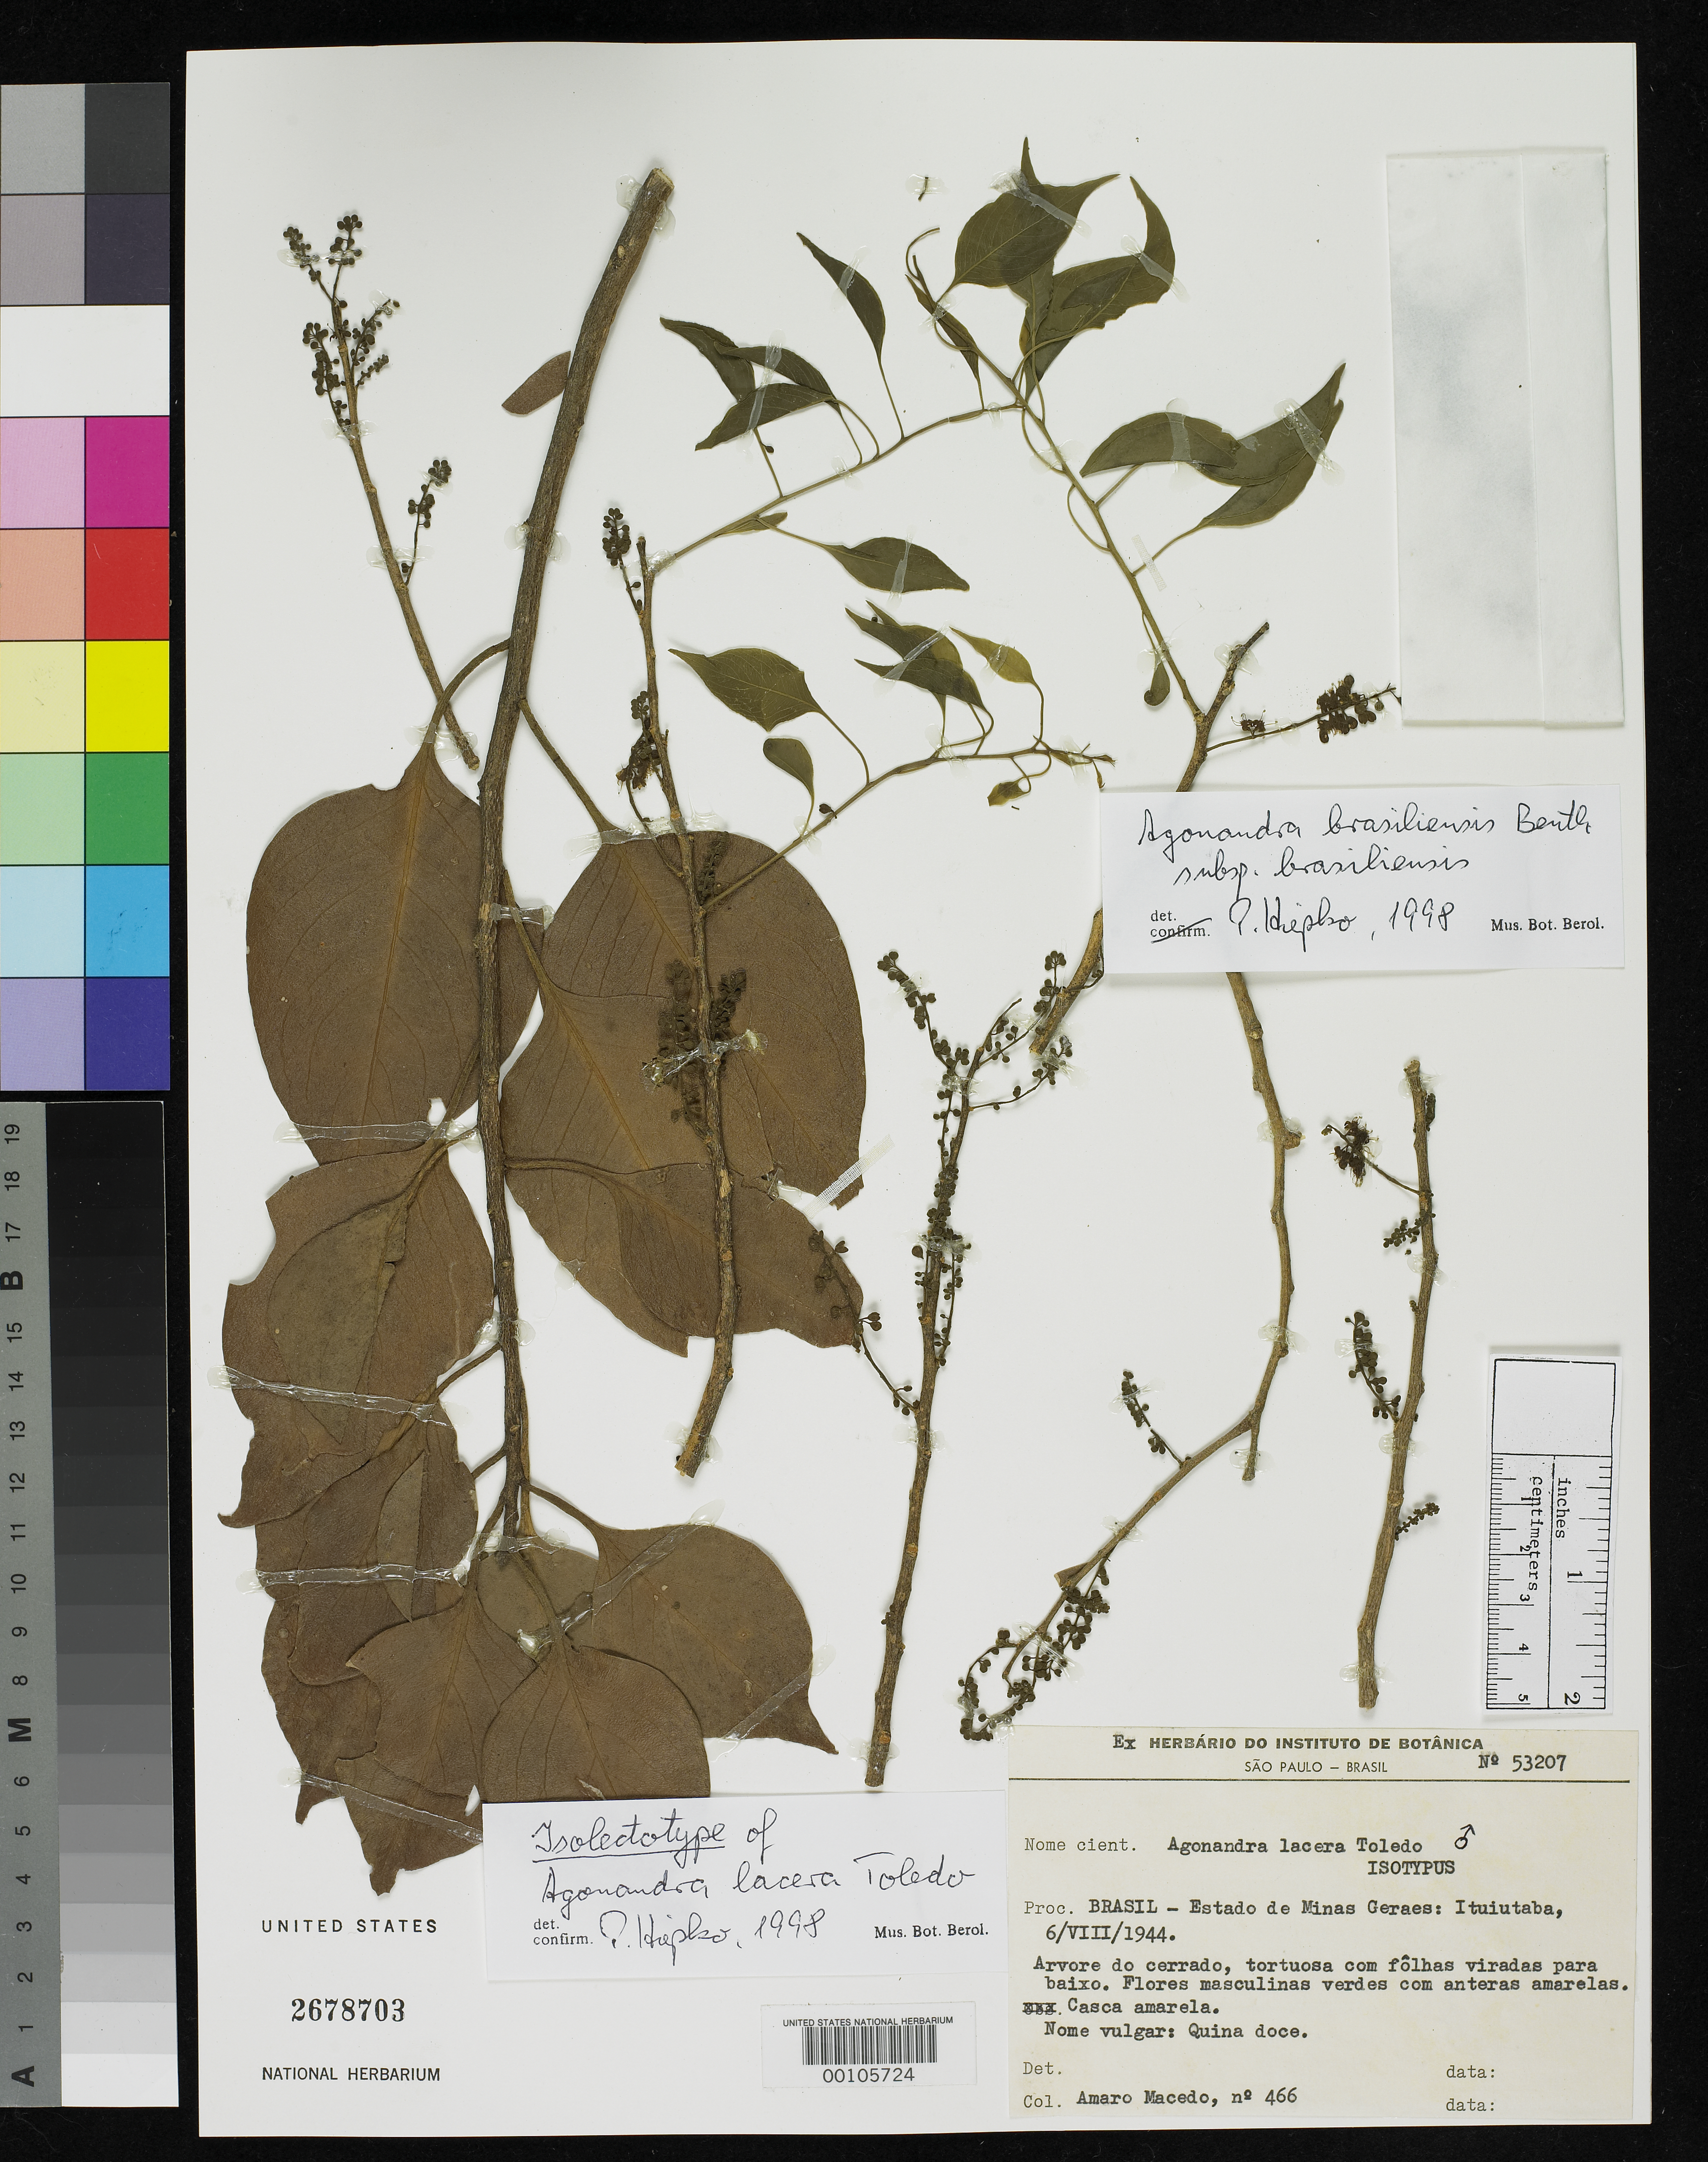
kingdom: Plantae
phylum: Tracheophyta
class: Magnoliopsida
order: Santalales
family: Opiliaceae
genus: Agonandra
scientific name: Agonandra lacera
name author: Toledo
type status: Isotype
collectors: A. Macedo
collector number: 466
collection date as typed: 06 Aug 1944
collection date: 1944-08-06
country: Brazil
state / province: Minas Gerais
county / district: Ituiutaba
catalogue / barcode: US 2678703